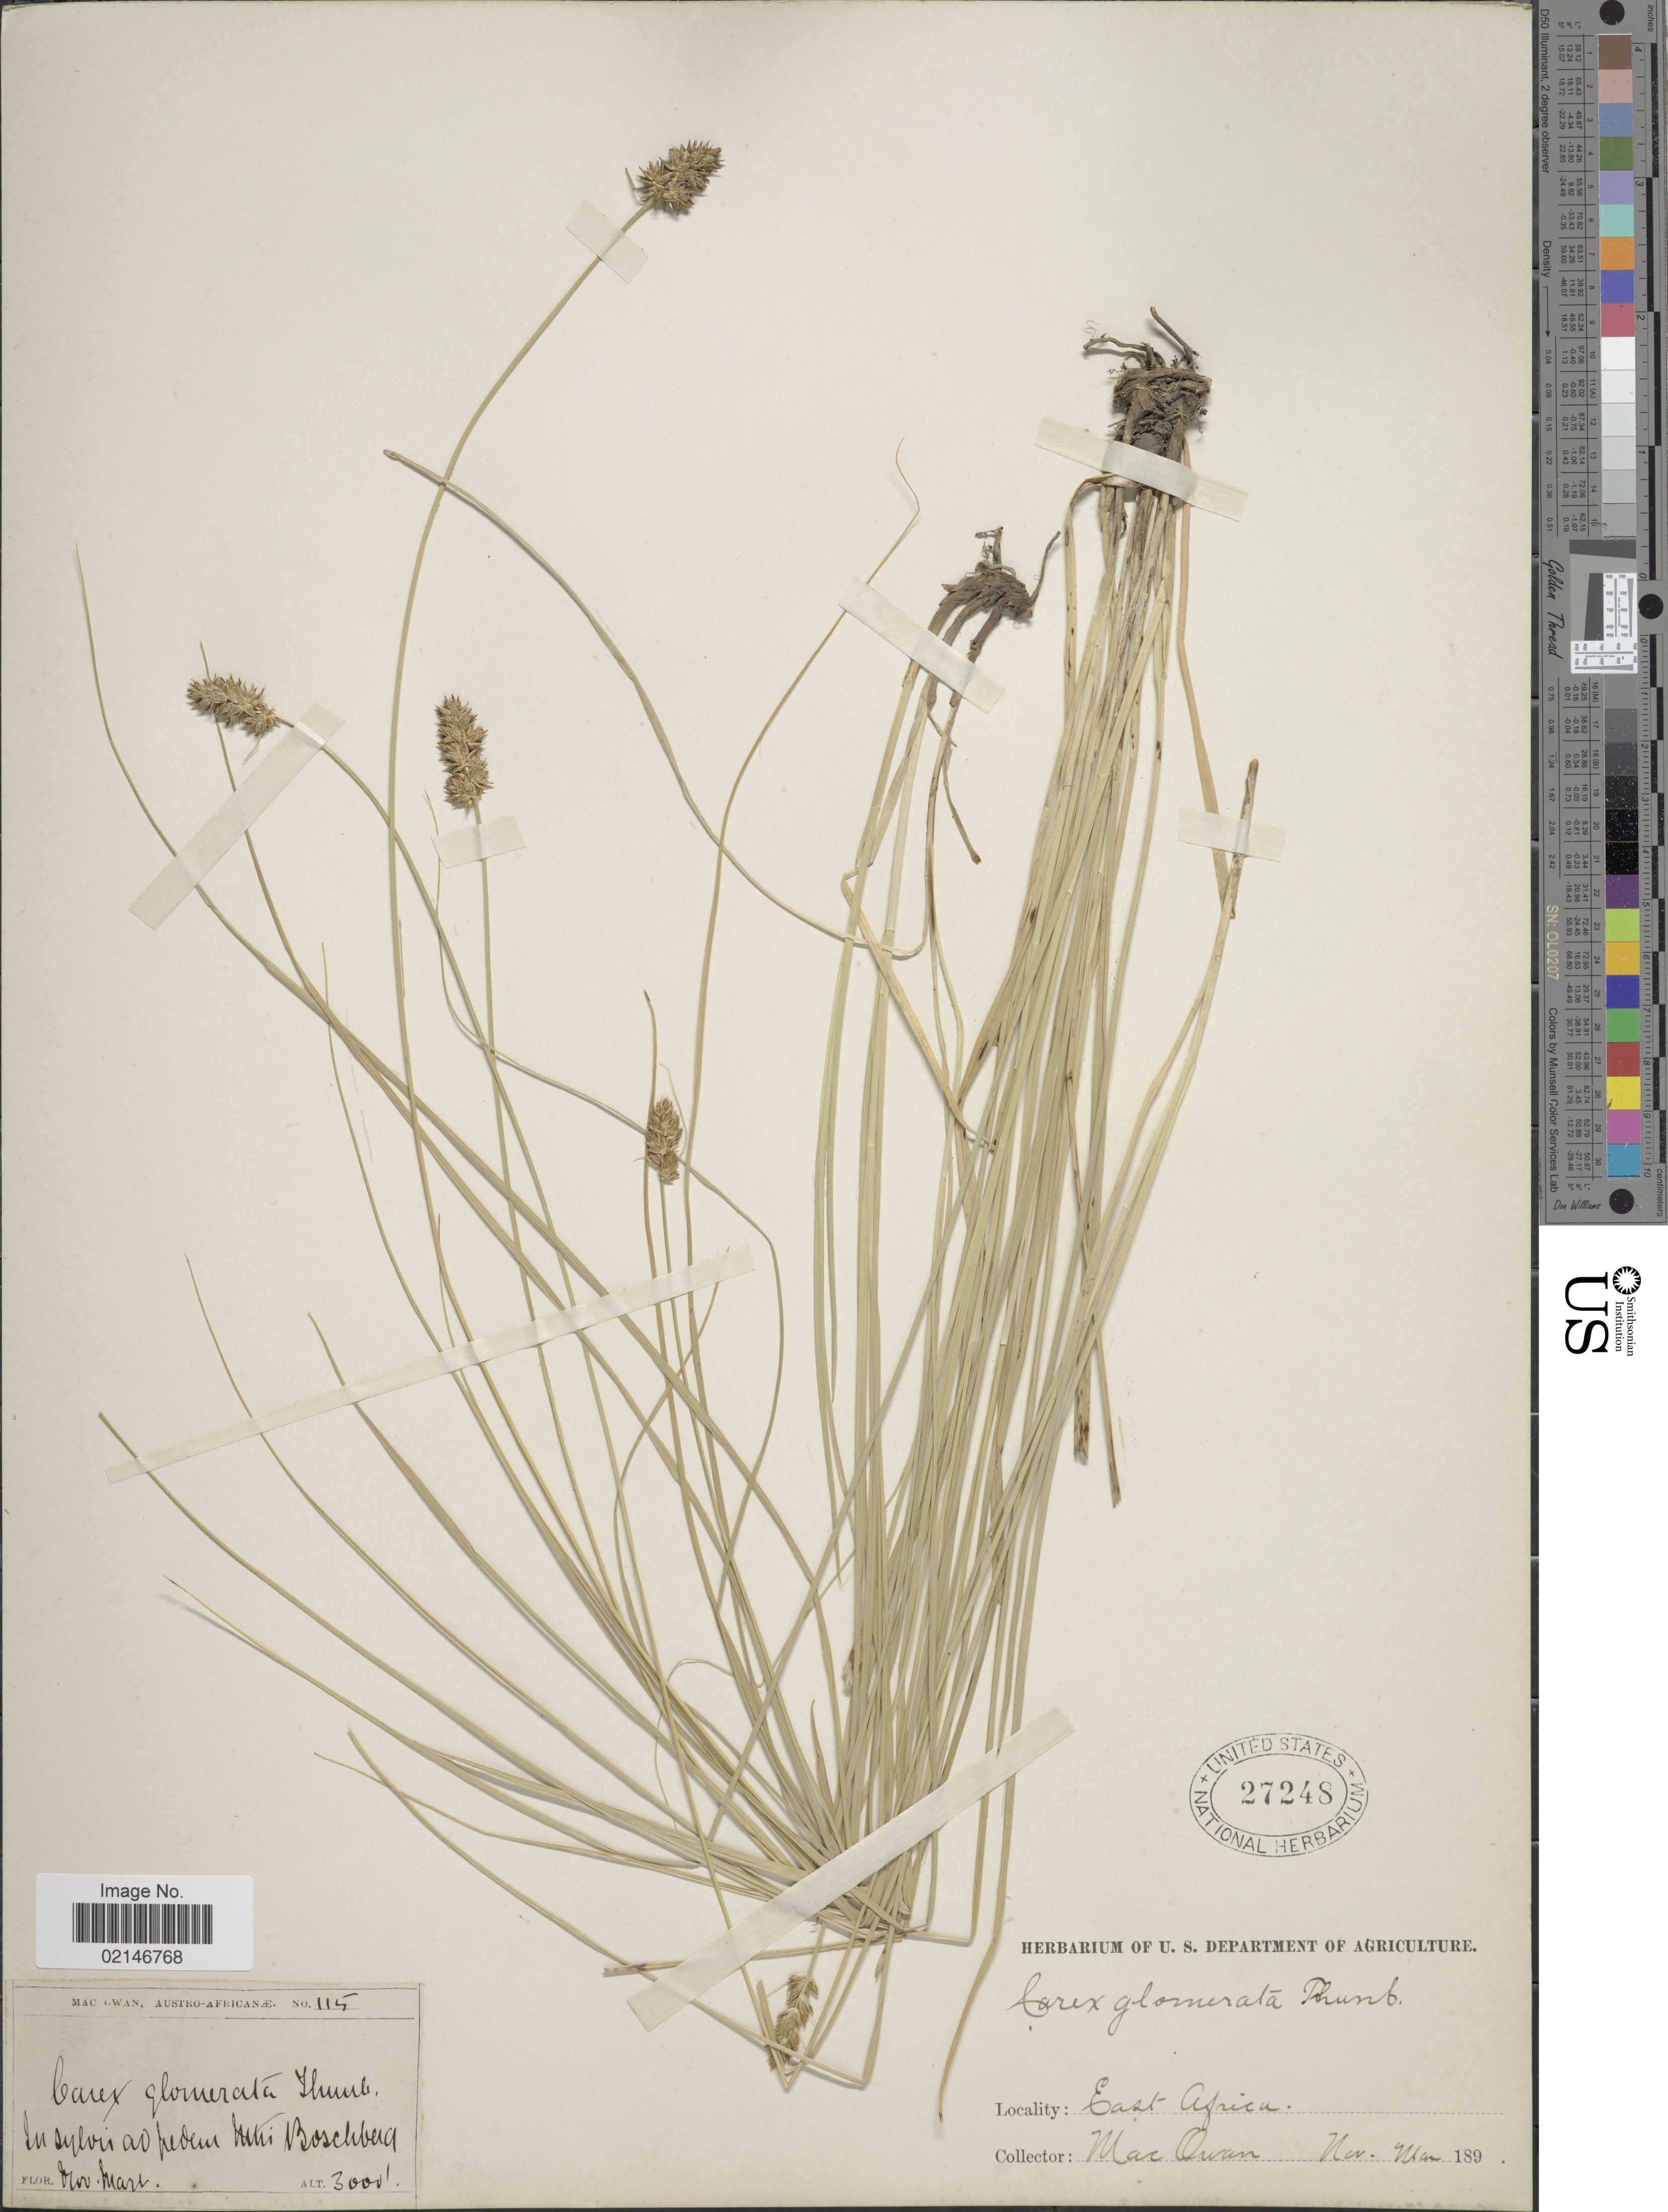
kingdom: Plantae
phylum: Tracheophyta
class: Liliopsida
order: Poales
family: Cyperaceae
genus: Carex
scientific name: Carex glomerata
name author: Thunb.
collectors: M. Owen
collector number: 115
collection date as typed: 189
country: South Africa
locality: East Africa, In sylvs ad peden ulti Boschberg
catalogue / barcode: US 27248